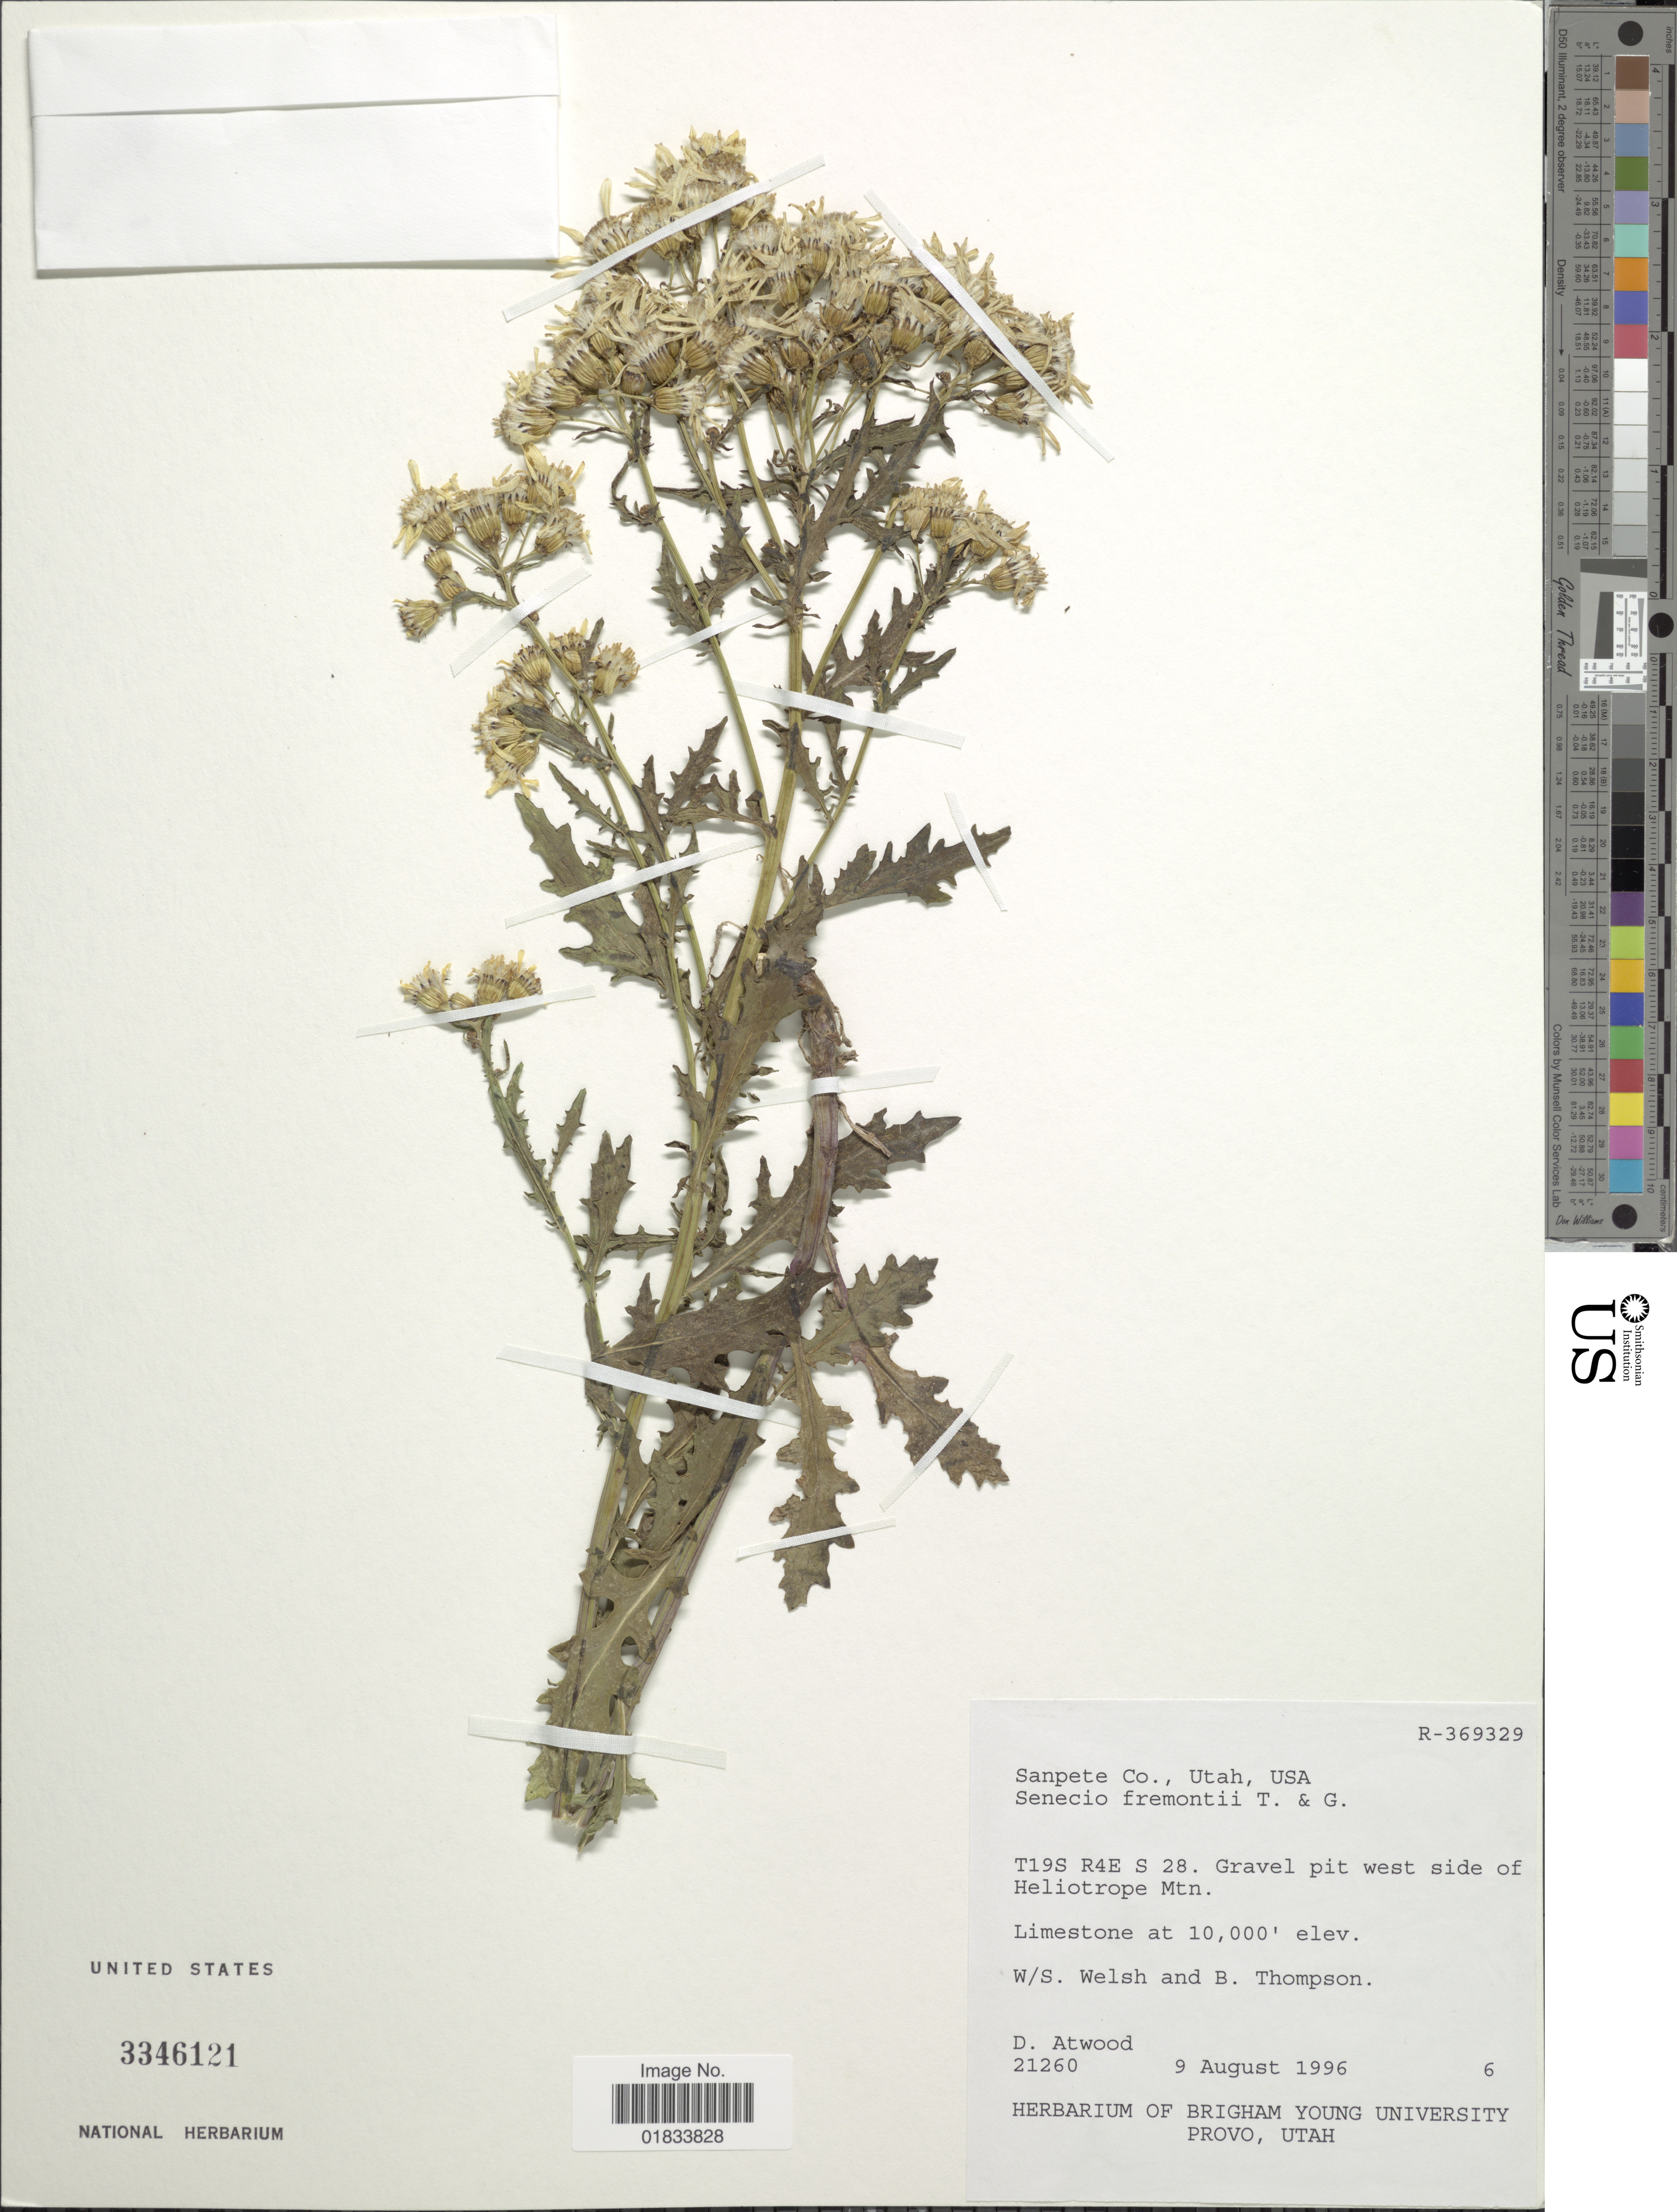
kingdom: Plantae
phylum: Tracheophyta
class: Magnoliopsida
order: Asterales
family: Asteraceae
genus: Senecio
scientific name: Senecio fremontii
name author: Torr. & A. Gray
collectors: D. Atwood, S. Welsh & B. Thompson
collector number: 21260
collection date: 1996-08-09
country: United States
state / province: Utah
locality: Sanpete Co., T19S R4E 28. Gravel pit west side of Heliotrope Mtn.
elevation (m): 3048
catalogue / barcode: US 3346121